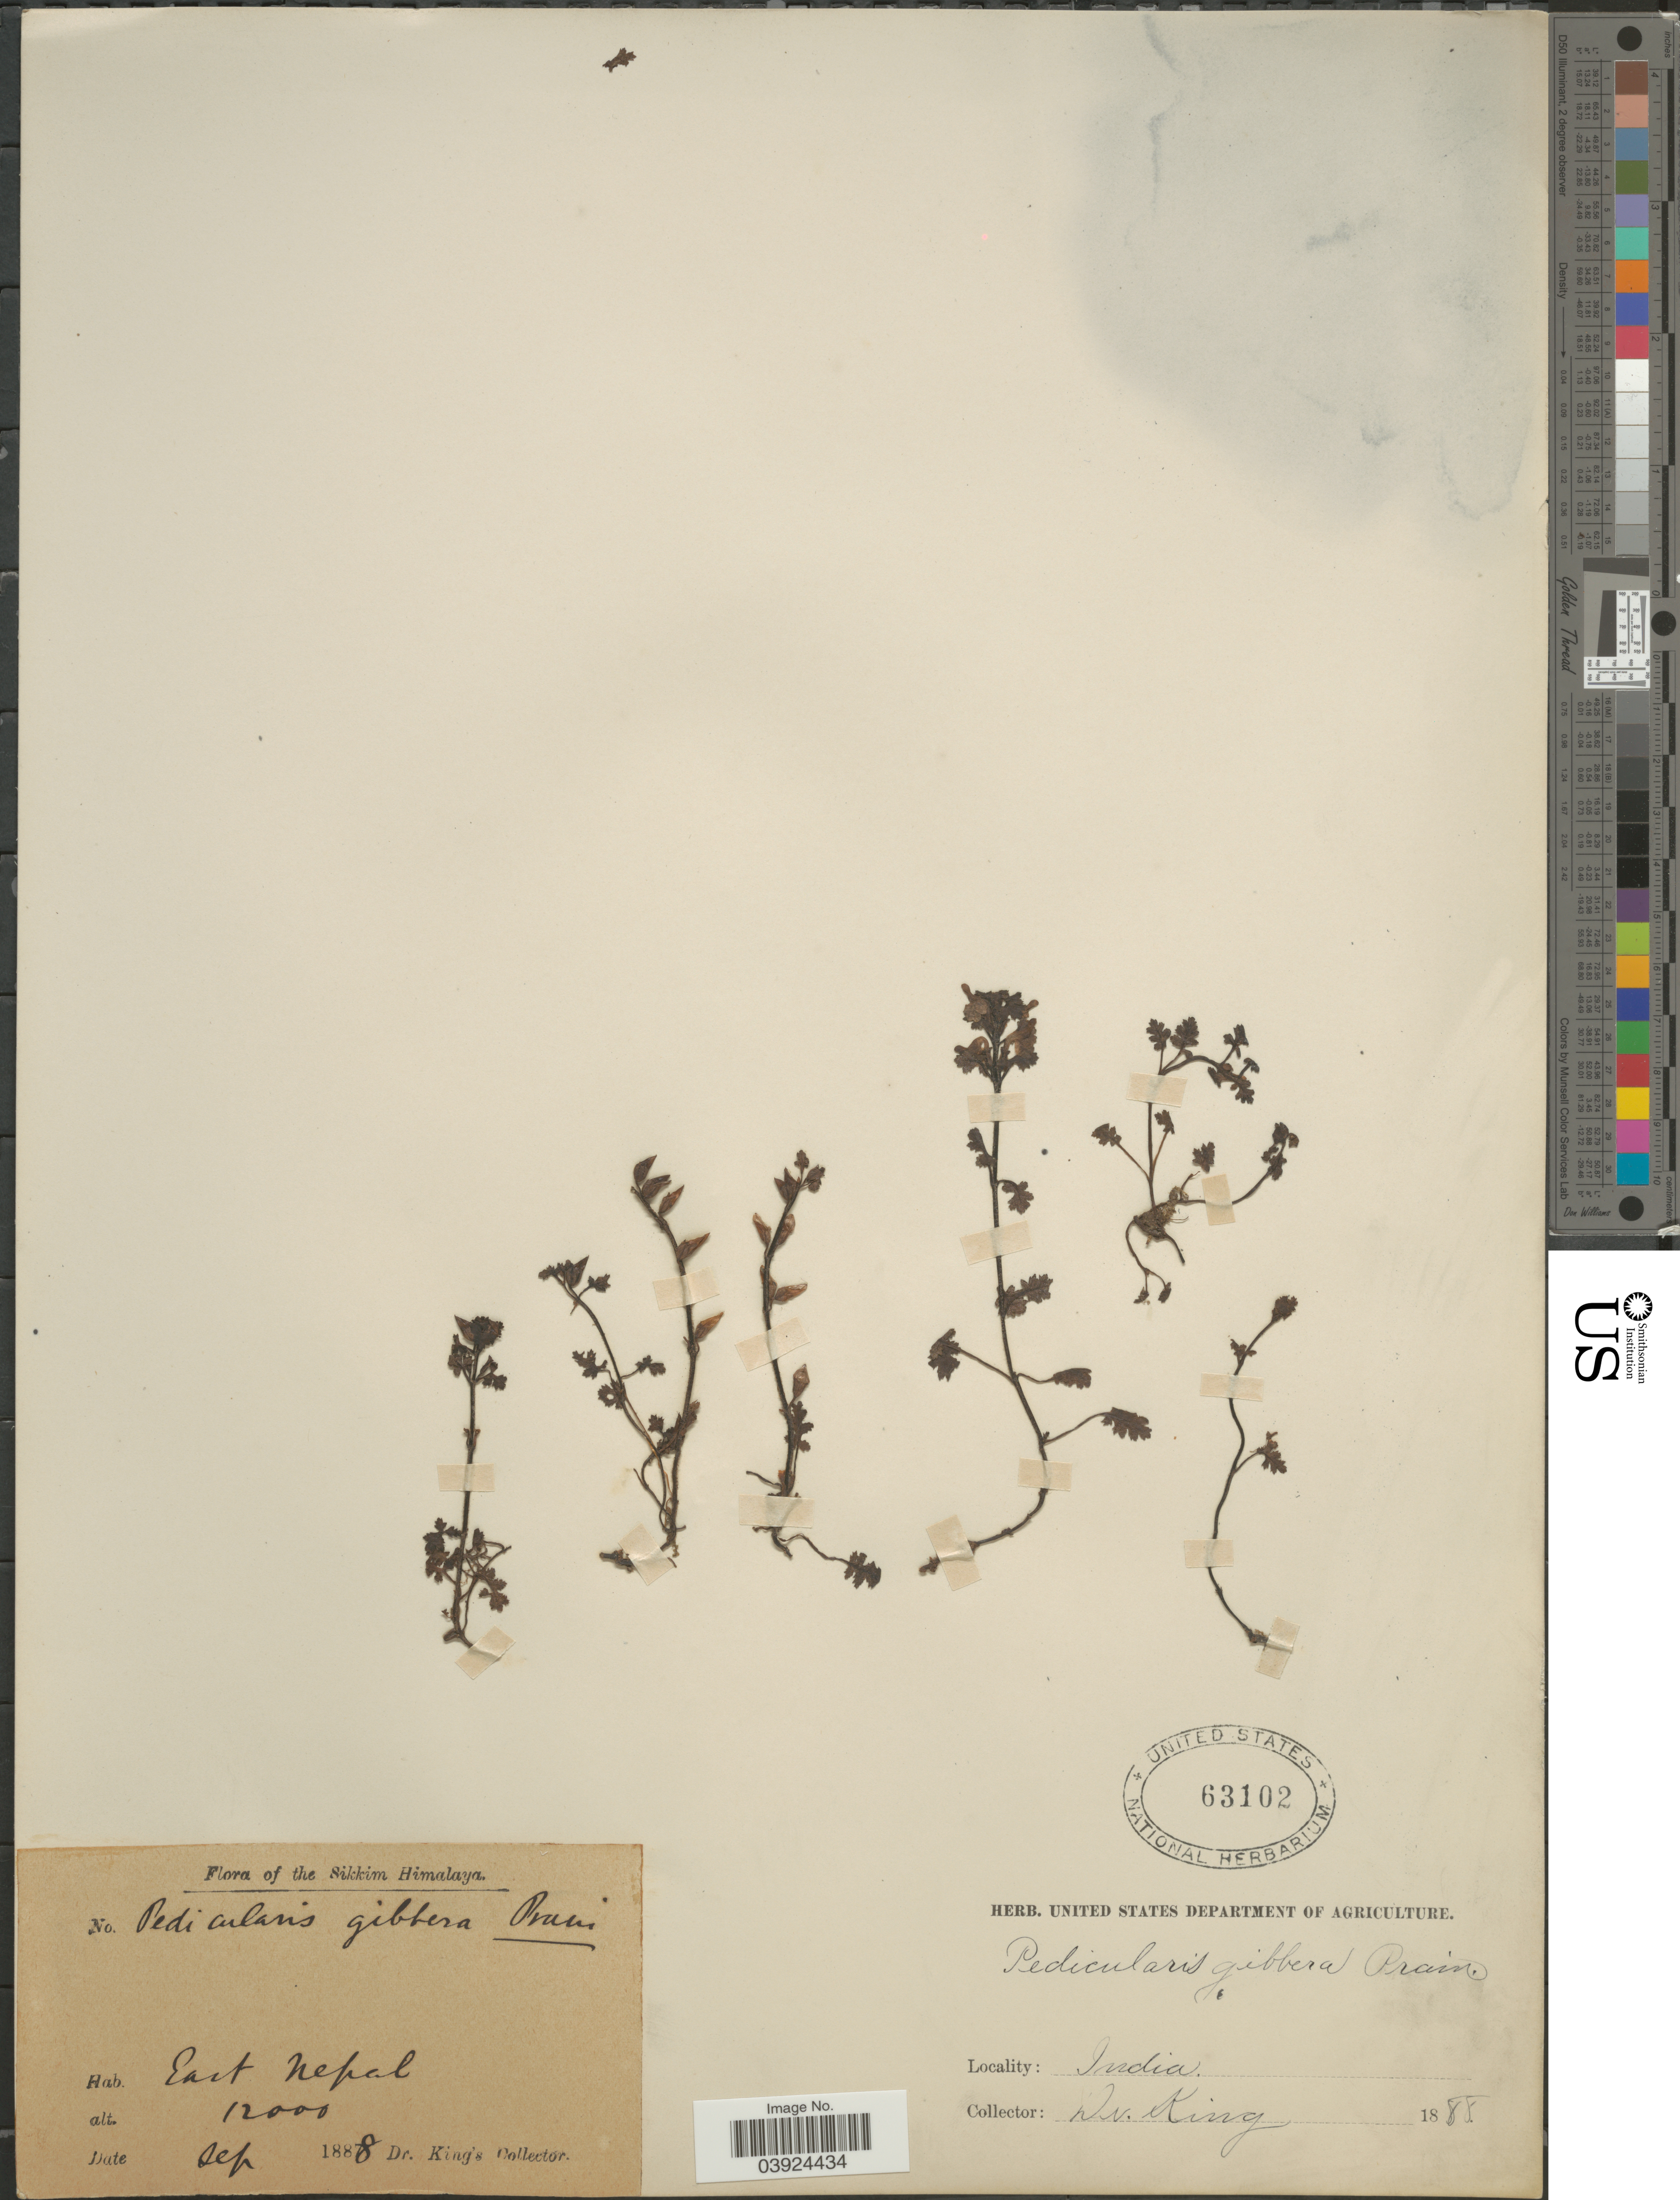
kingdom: Plantae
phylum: Tracheophyta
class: Magnoliopsida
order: Lamiales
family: Orobanchaceae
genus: Pedicularis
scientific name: Pedicularis gibbera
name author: Prain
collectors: Dr. King's collector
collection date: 1888-09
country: India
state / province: Sikkim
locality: The Sikkim Himalaya. East Nepal.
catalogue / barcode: US 63102